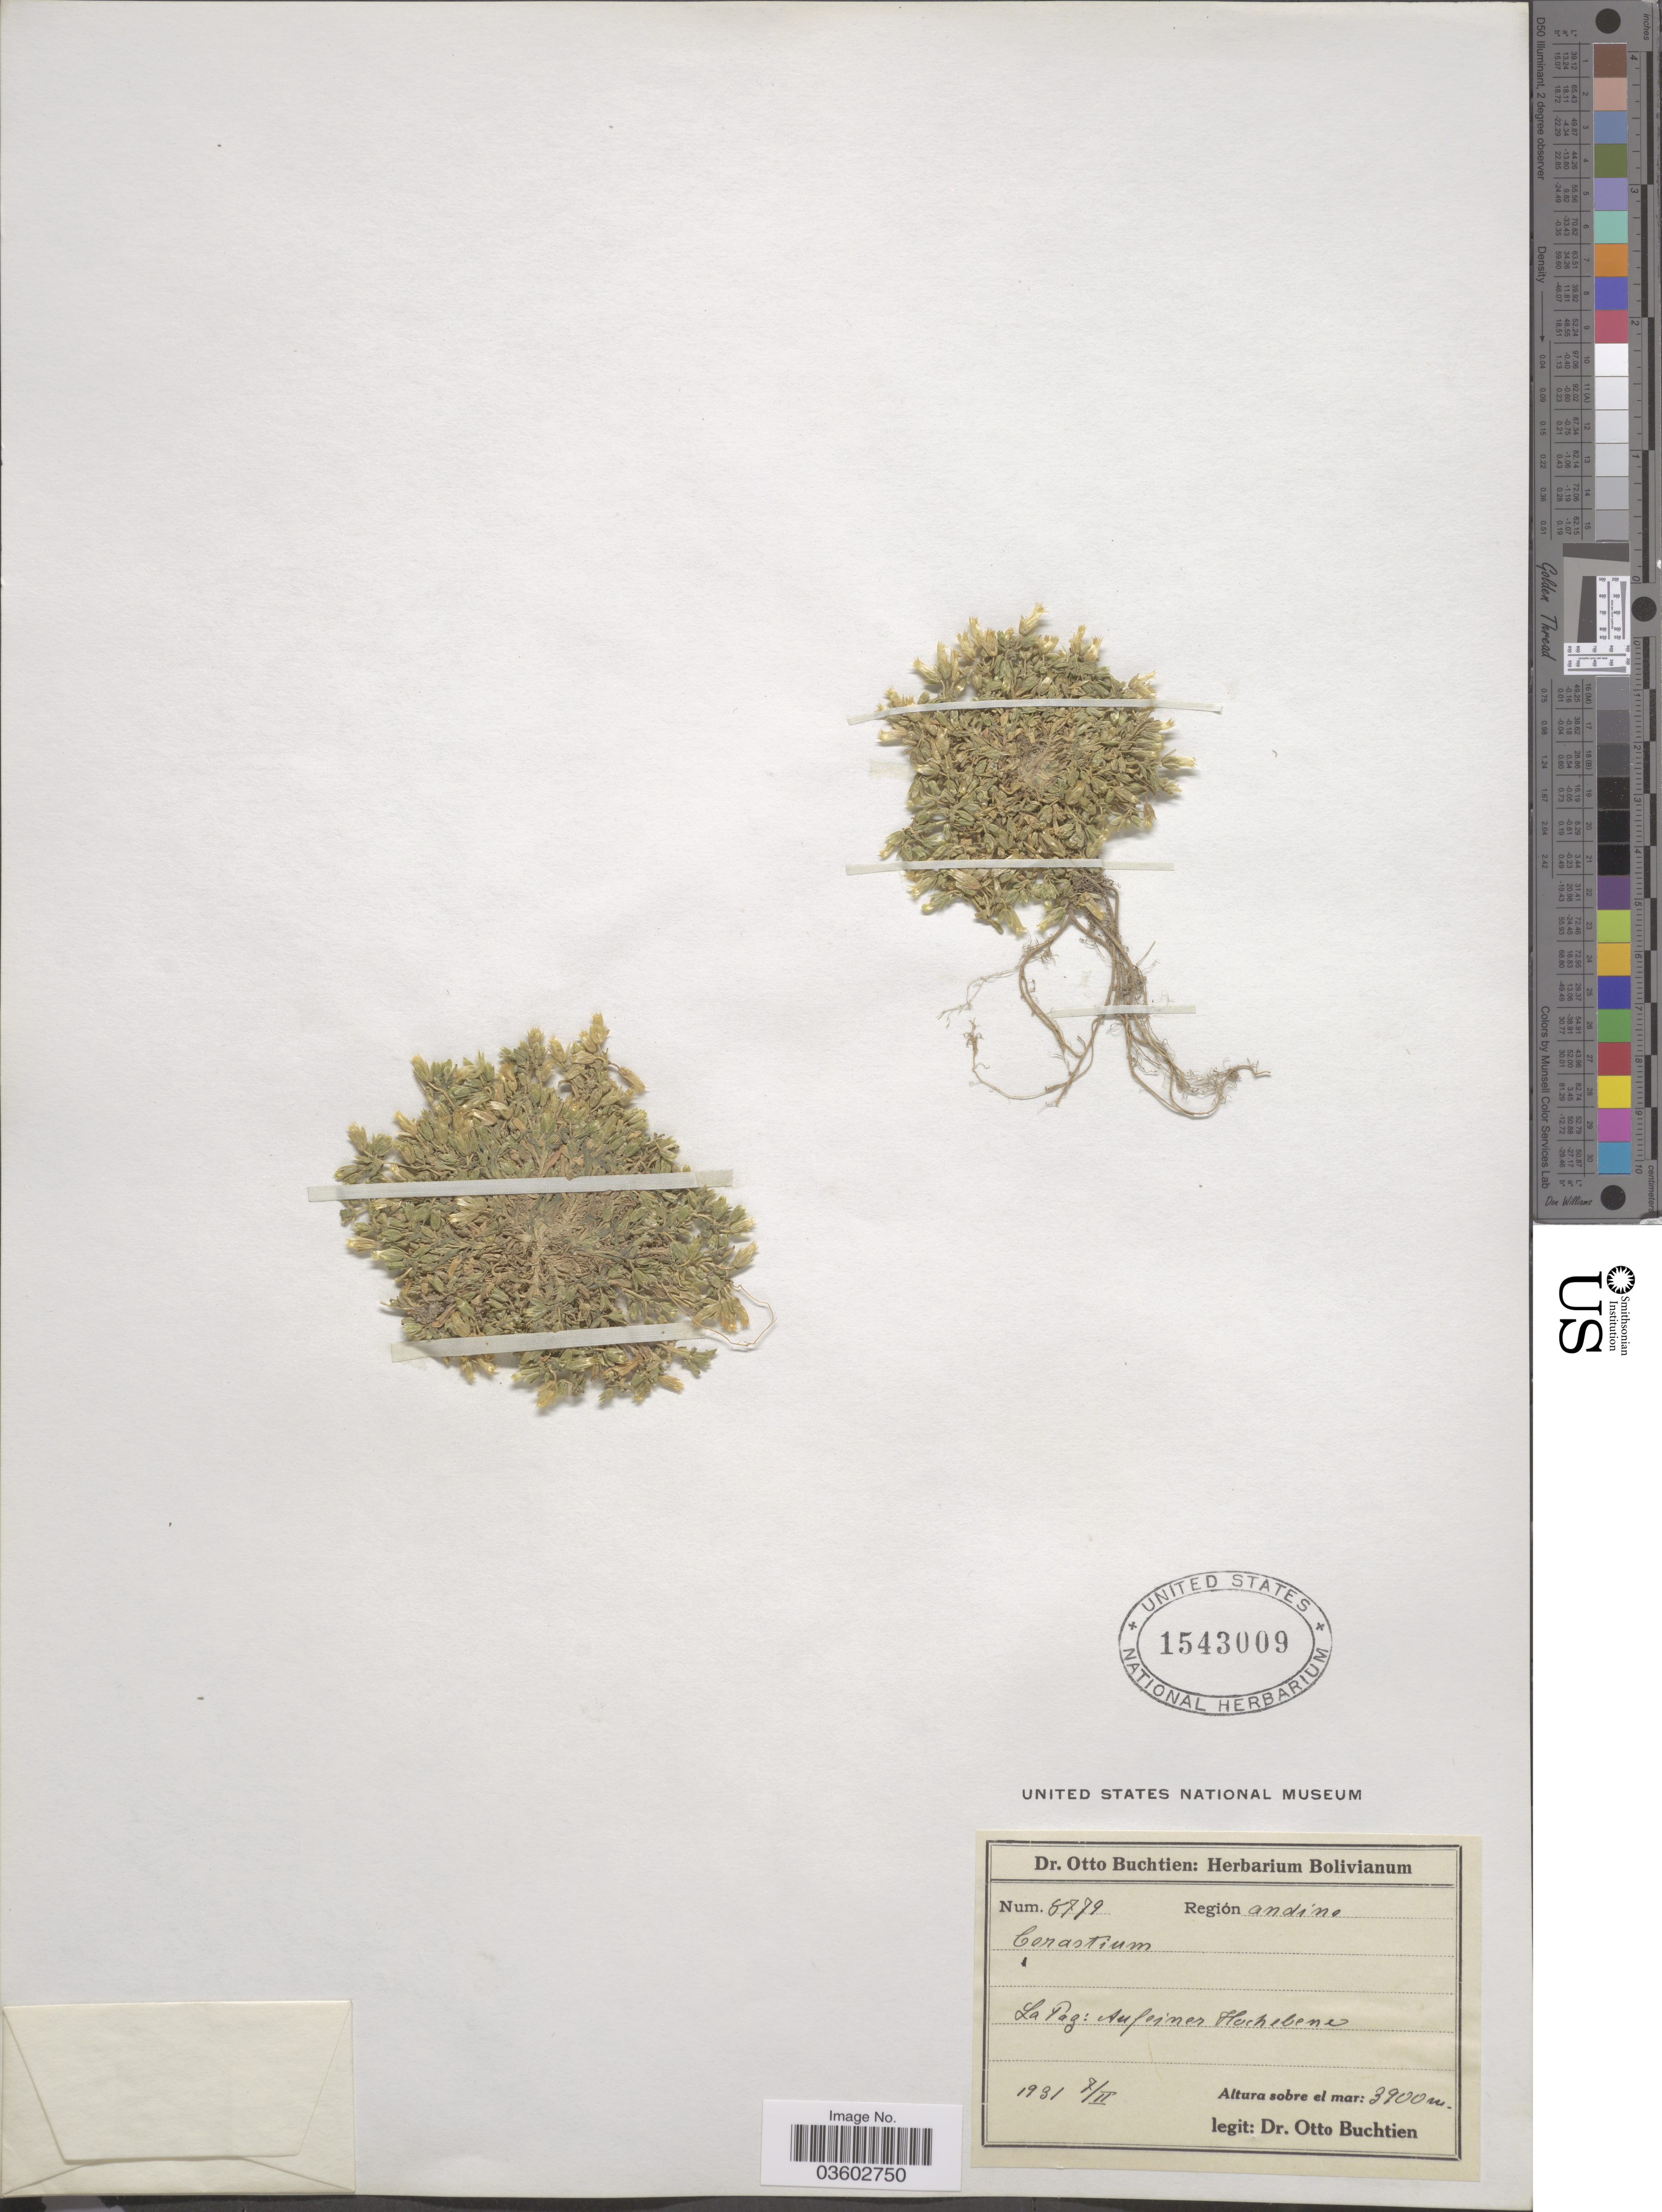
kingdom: Plantae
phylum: Tracheophyta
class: Magnoliopsida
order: Caryophyllales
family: Caryophyllaceae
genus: Cerastium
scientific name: Cerastium sp.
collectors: O. Buchtien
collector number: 8779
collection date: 1931-02-07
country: Bolivia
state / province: La Paz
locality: Región andine. Auf einer Hochebene.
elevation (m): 3900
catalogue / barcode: US 1543009